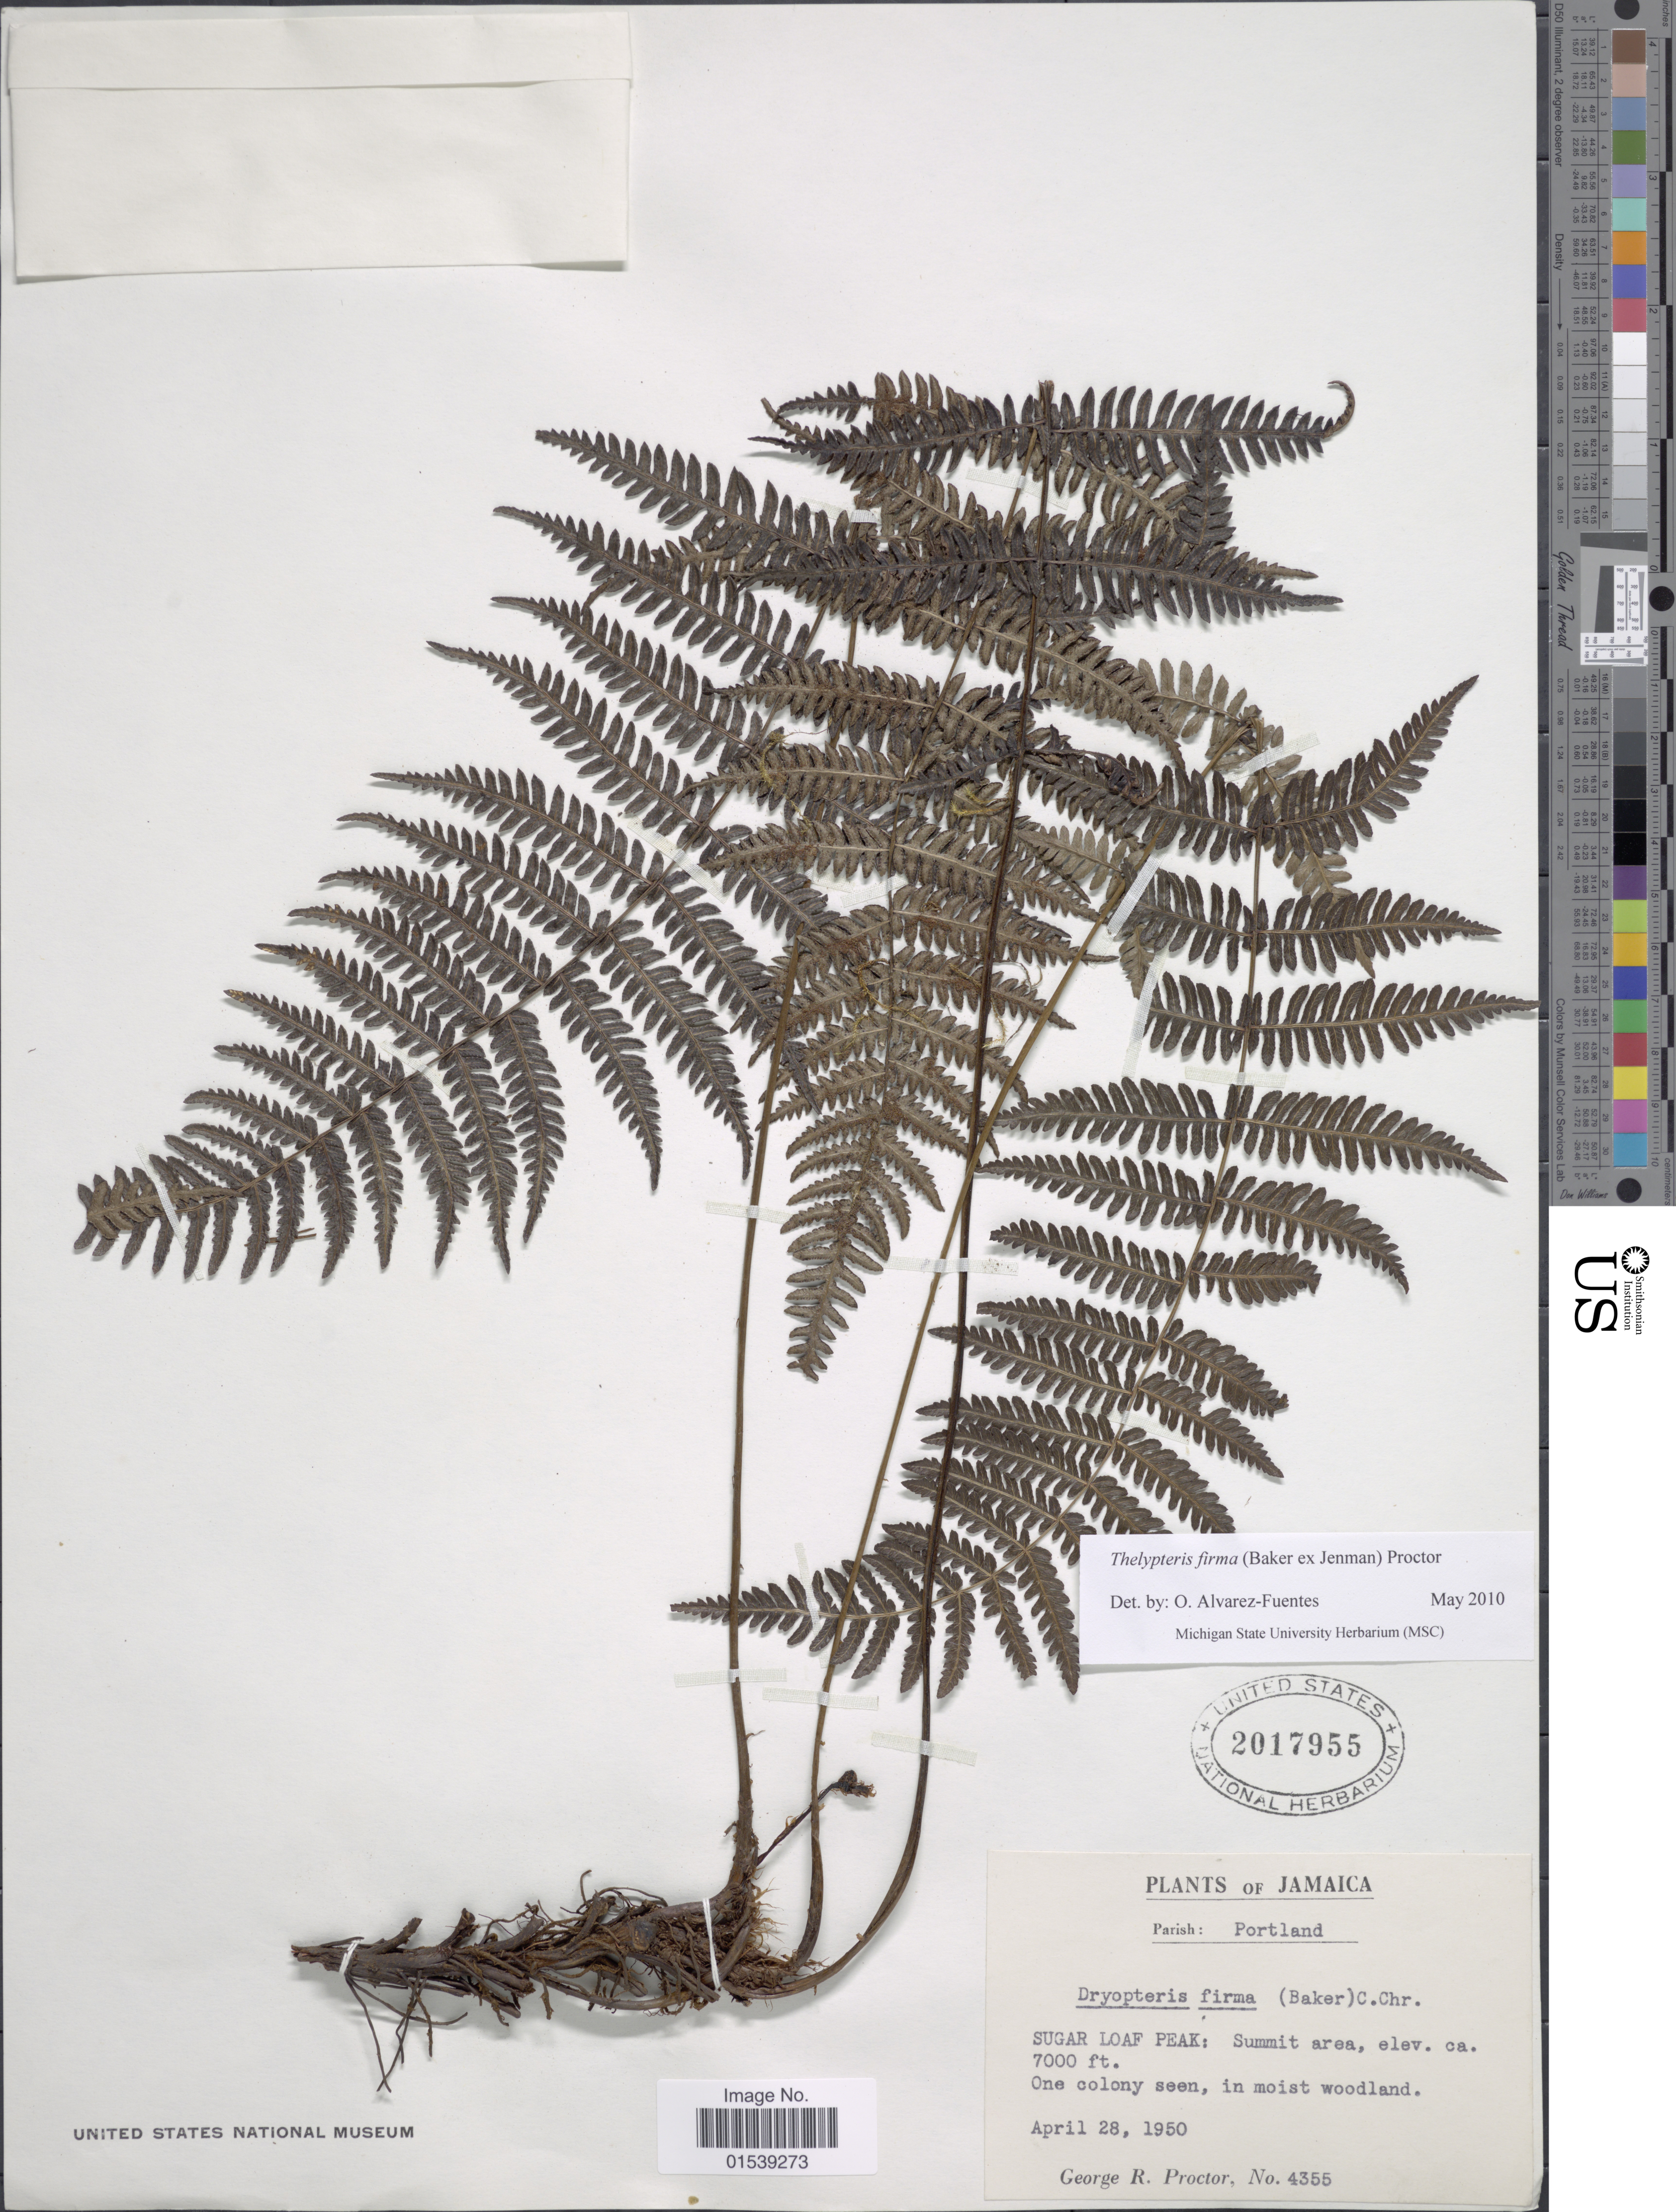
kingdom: Plantae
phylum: Tracheophyta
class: Polypodiopsida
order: Polypodiales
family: Thelypteridaceae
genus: Amauropelta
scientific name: Amauropelta firma (Baker) comb. nov., ined. 2015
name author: (Baker)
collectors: G. R. Proctor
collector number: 4355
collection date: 1950-04-28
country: Jamaica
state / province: Portland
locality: Parish Portland, Sugar Loaf Peak: Summit area, in moist woodland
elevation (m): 2134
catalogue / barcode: US 2017955